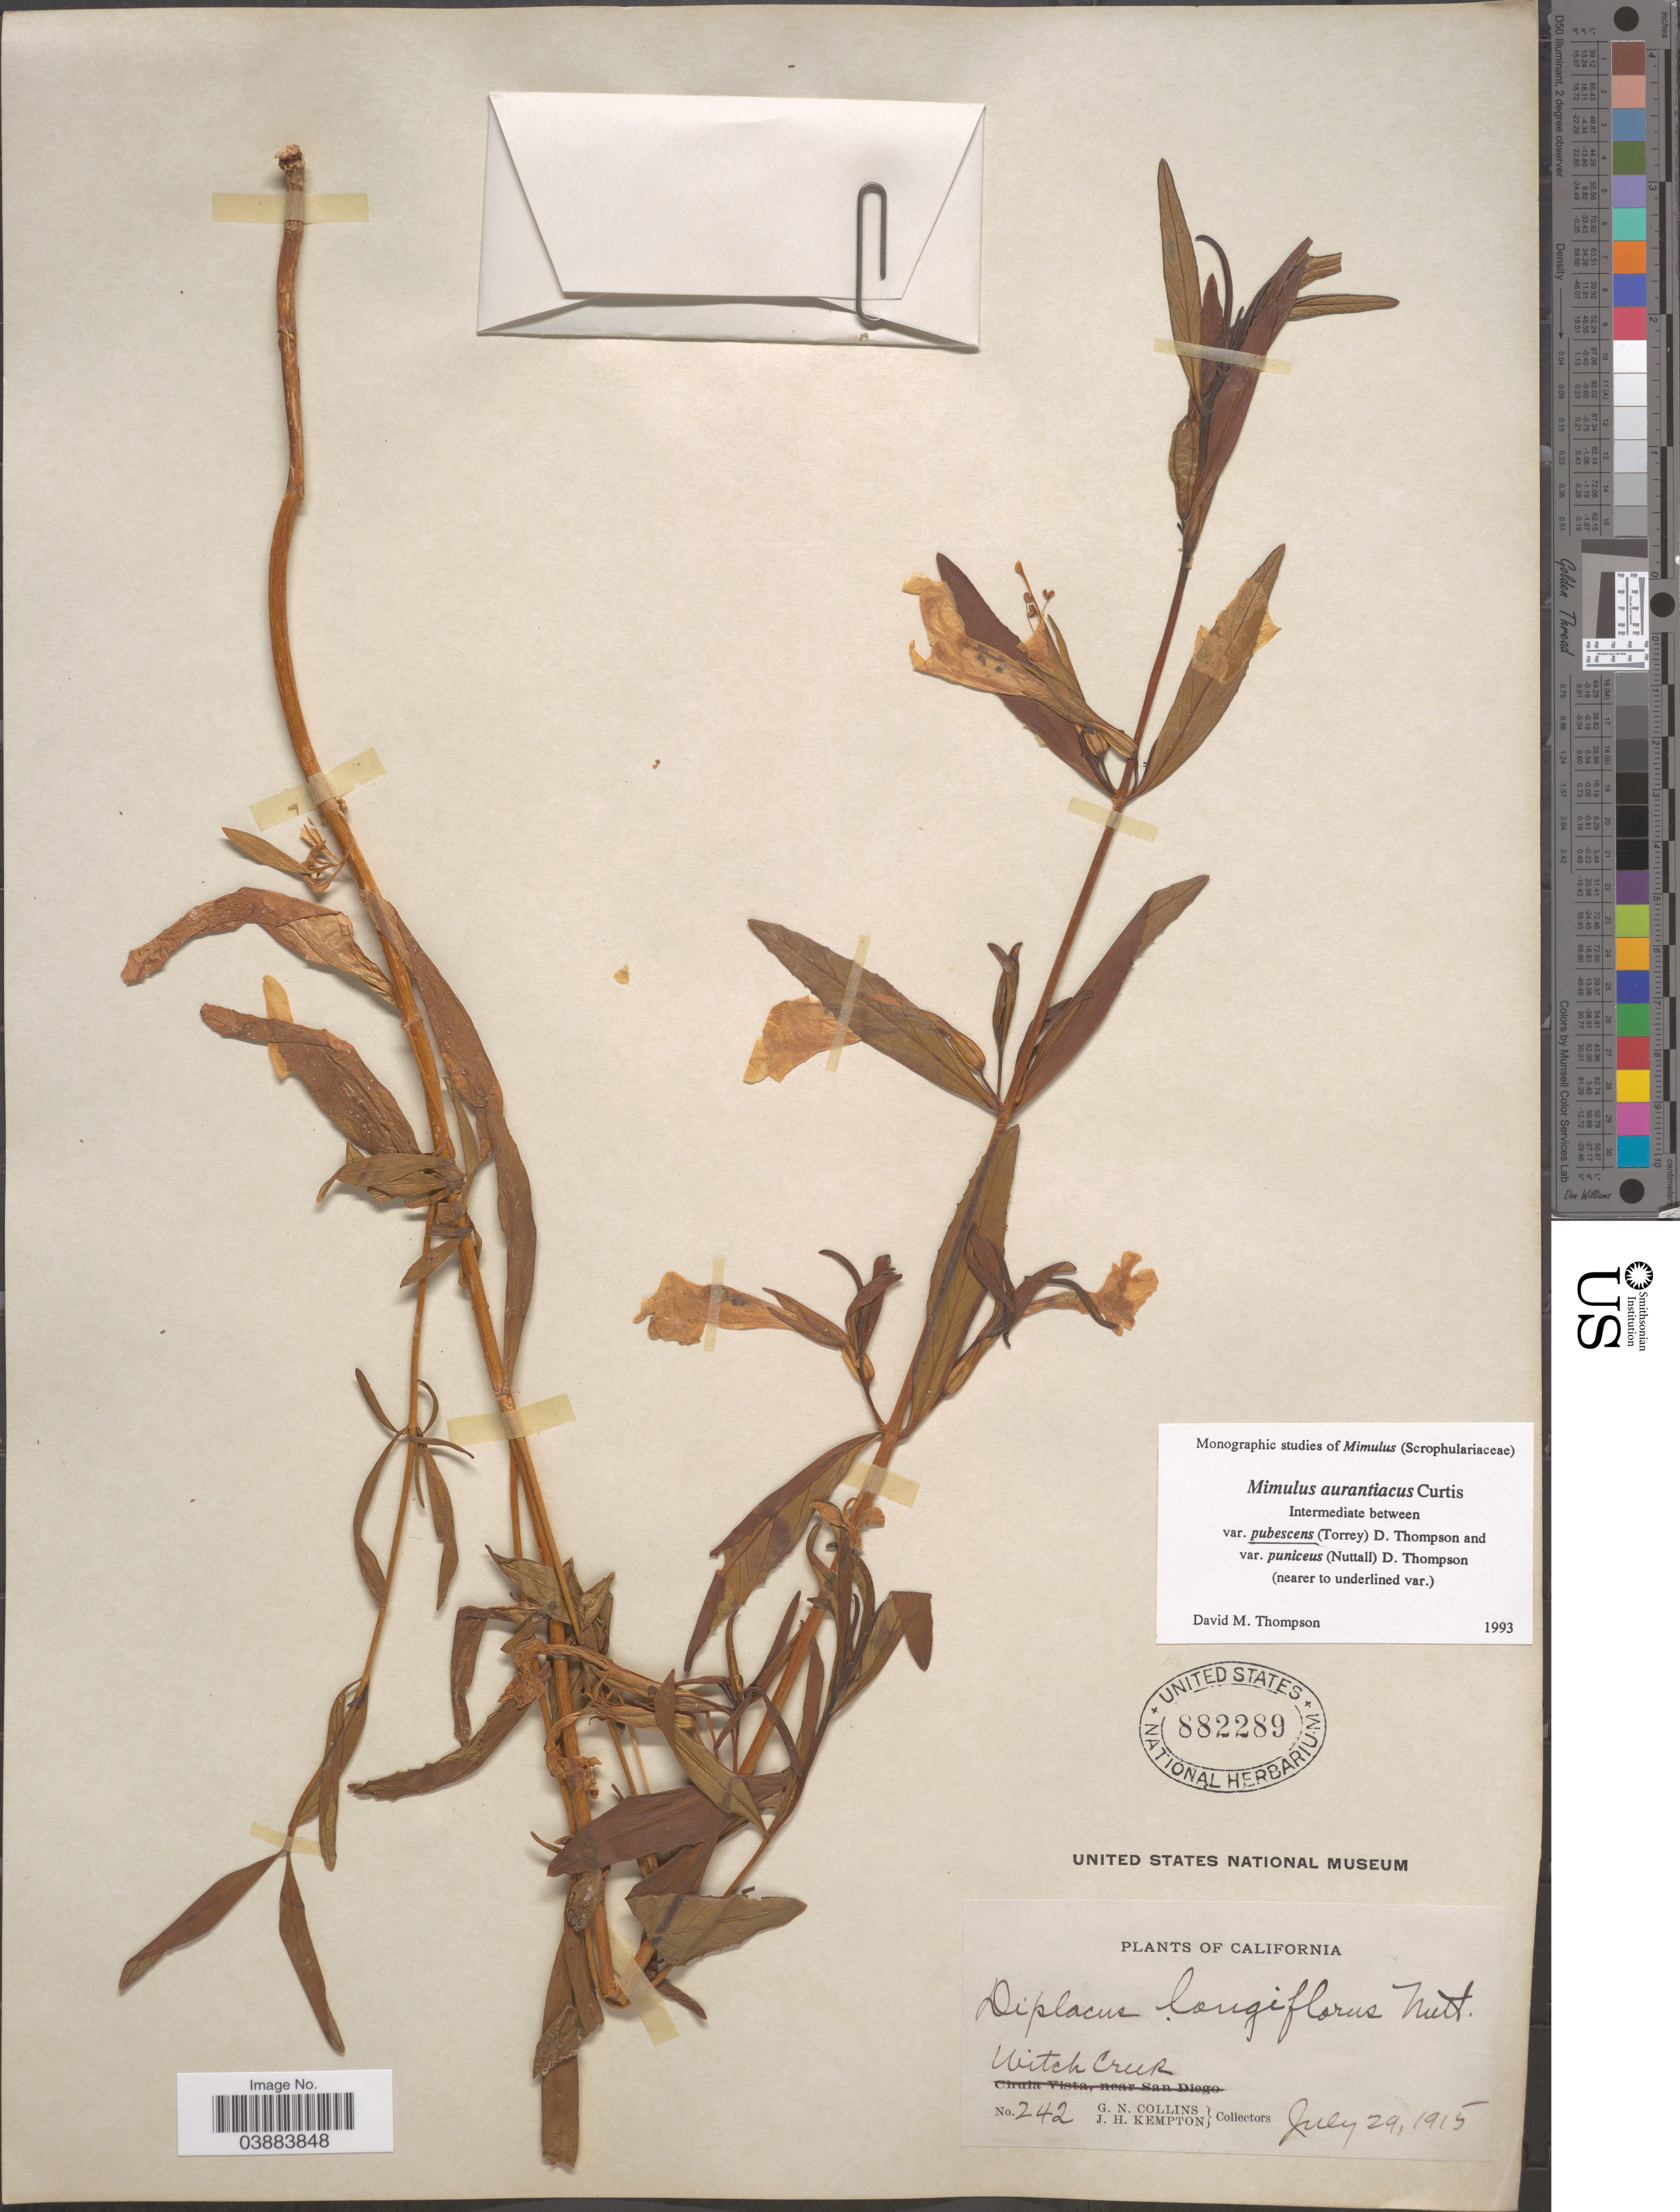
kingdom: Plantae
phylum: Tracheophyta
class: Magnoliopsida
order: Lamiales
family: Phrymaceae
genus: Diplacus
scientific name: Diplacus aurantiacus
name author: (Curtis) Jeps.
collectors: G. Collins & J. H. Kempton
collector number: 242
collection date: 1915-07-29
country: United States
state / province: California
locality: Witch Creek.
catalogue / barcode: US 882289